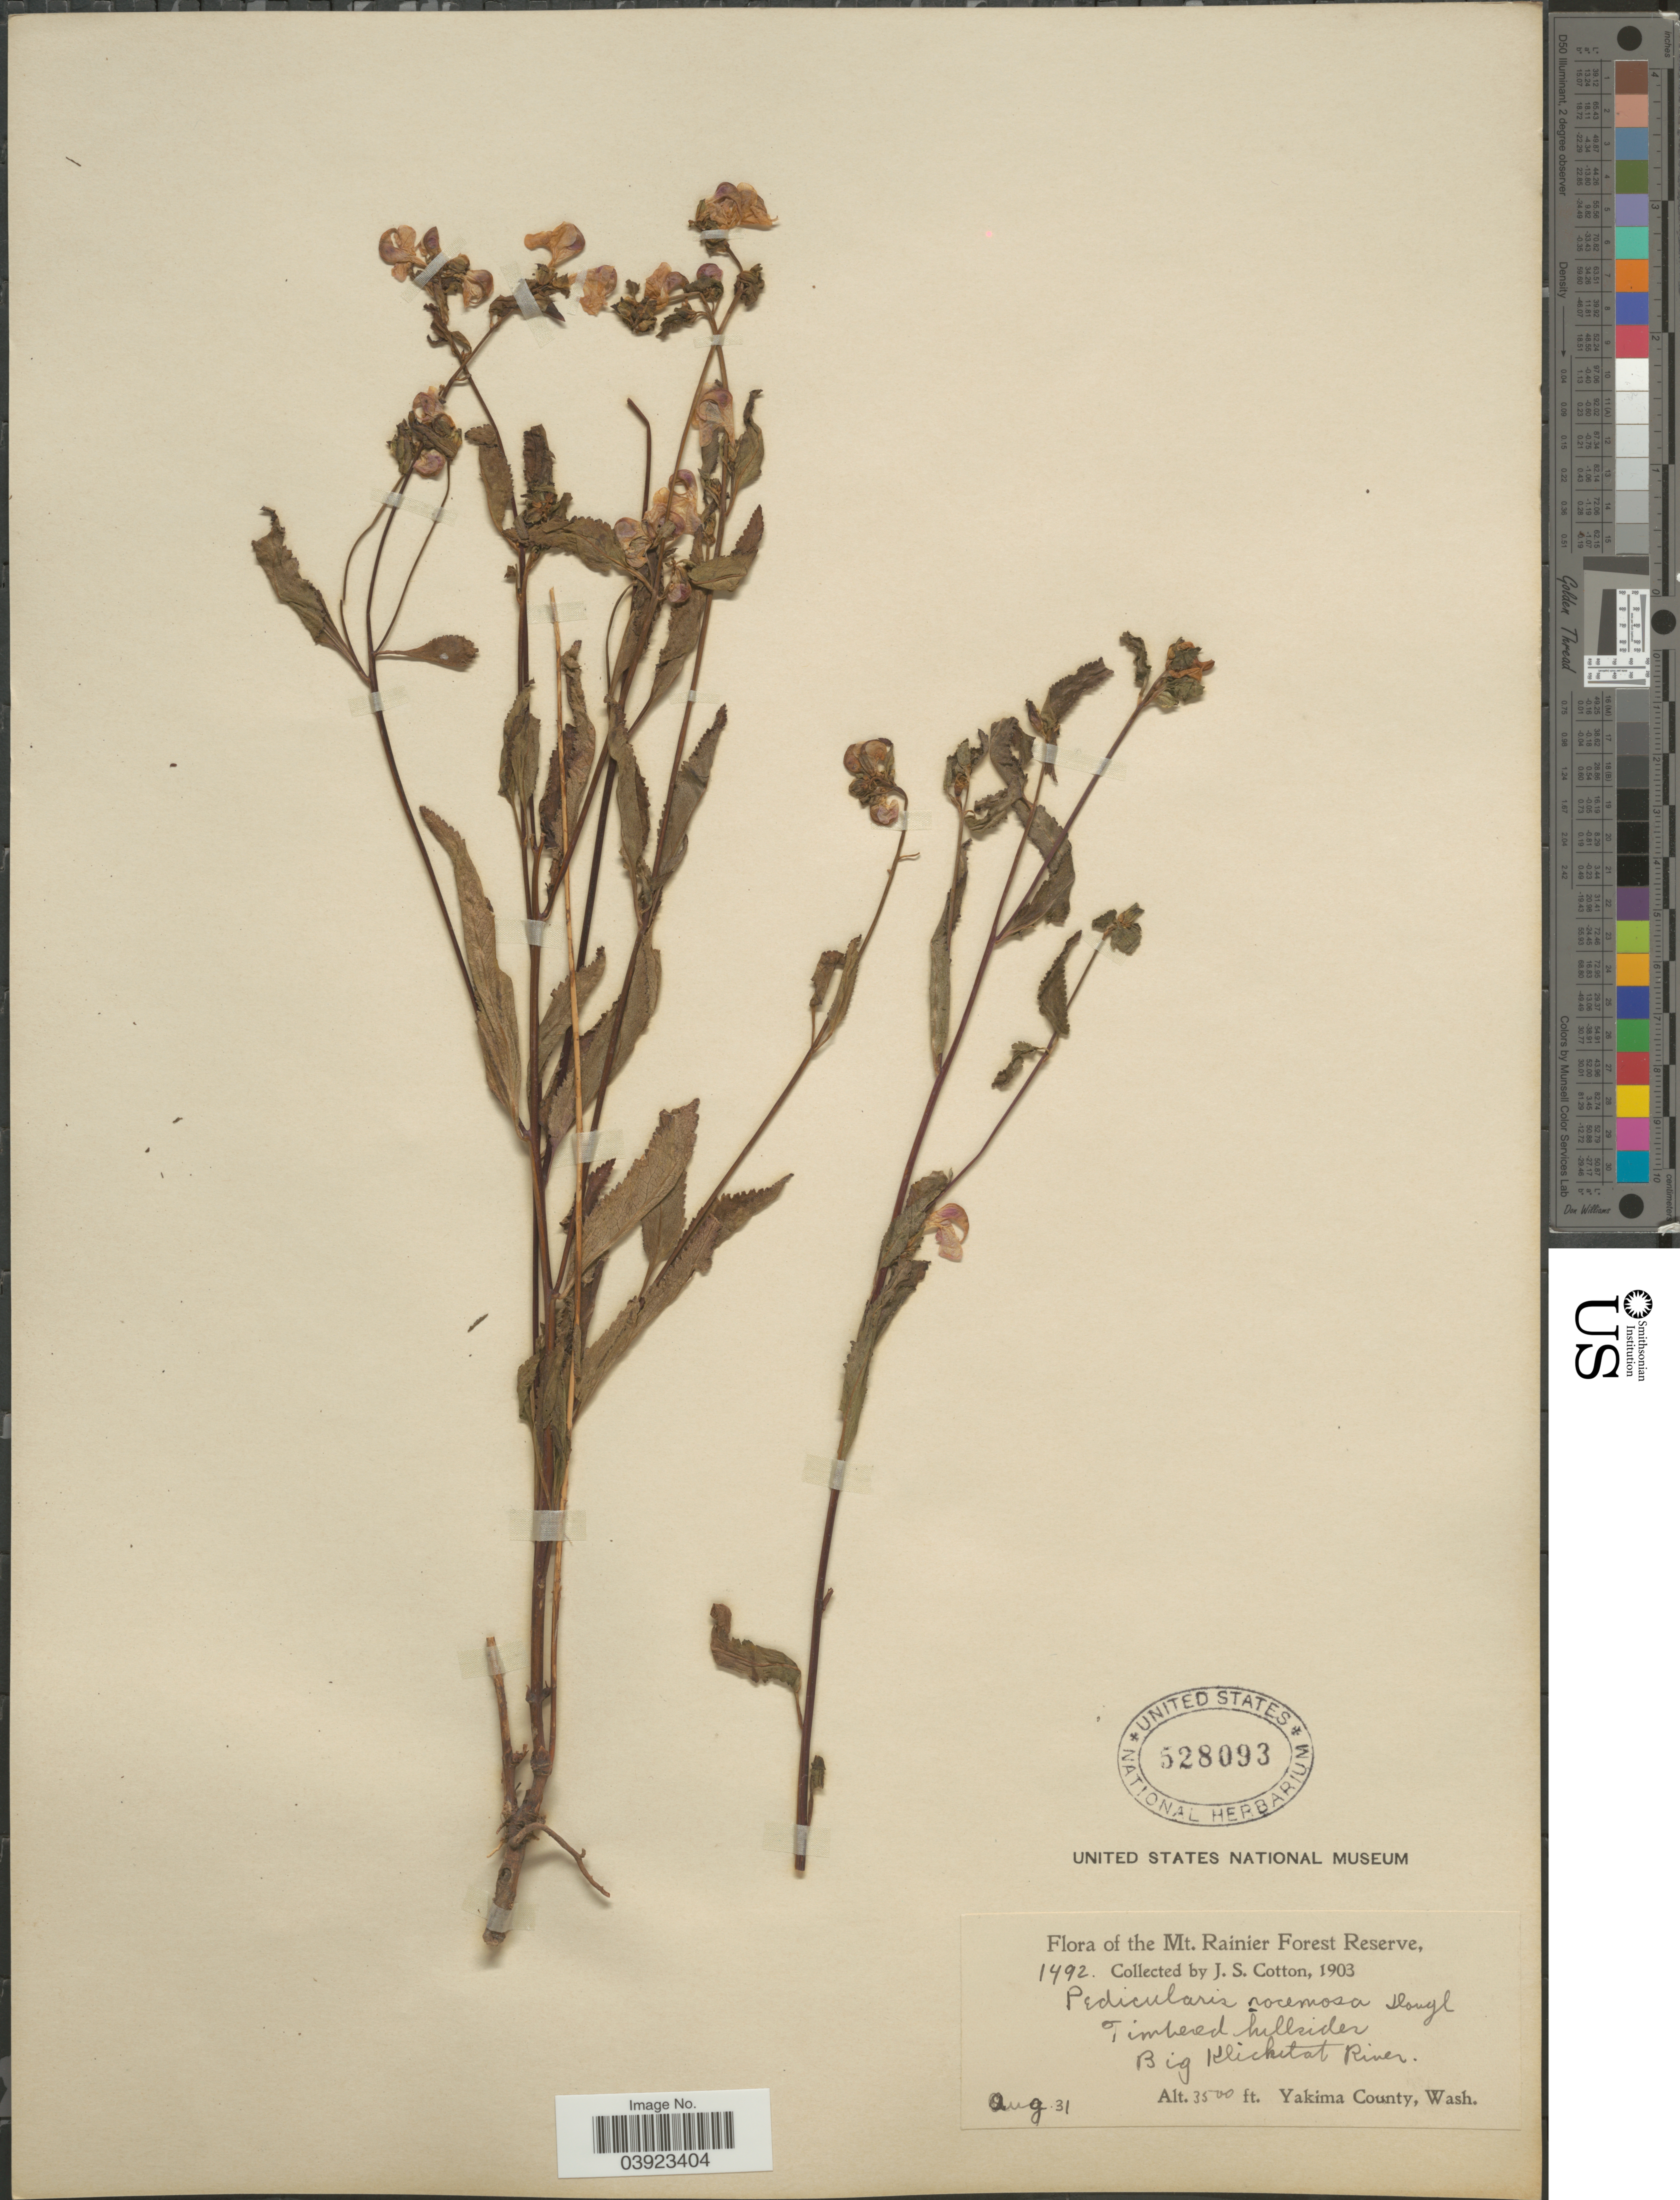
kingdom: Plantae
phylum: Tracheophyta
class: Magnoliopsida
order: Lamiales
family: Orobanchaceae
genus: Pedicularis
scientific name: Pedicularis racemosa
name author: Douglas ex Benth.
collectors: J. S. Cotton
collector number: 1492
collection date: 1903-08-31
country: United States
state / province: Washington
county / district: Yakima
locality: The Mt. Rainier Forest Reserve. Big Klickitat River. Yakima County.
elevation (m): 1067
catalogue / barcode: US 528093